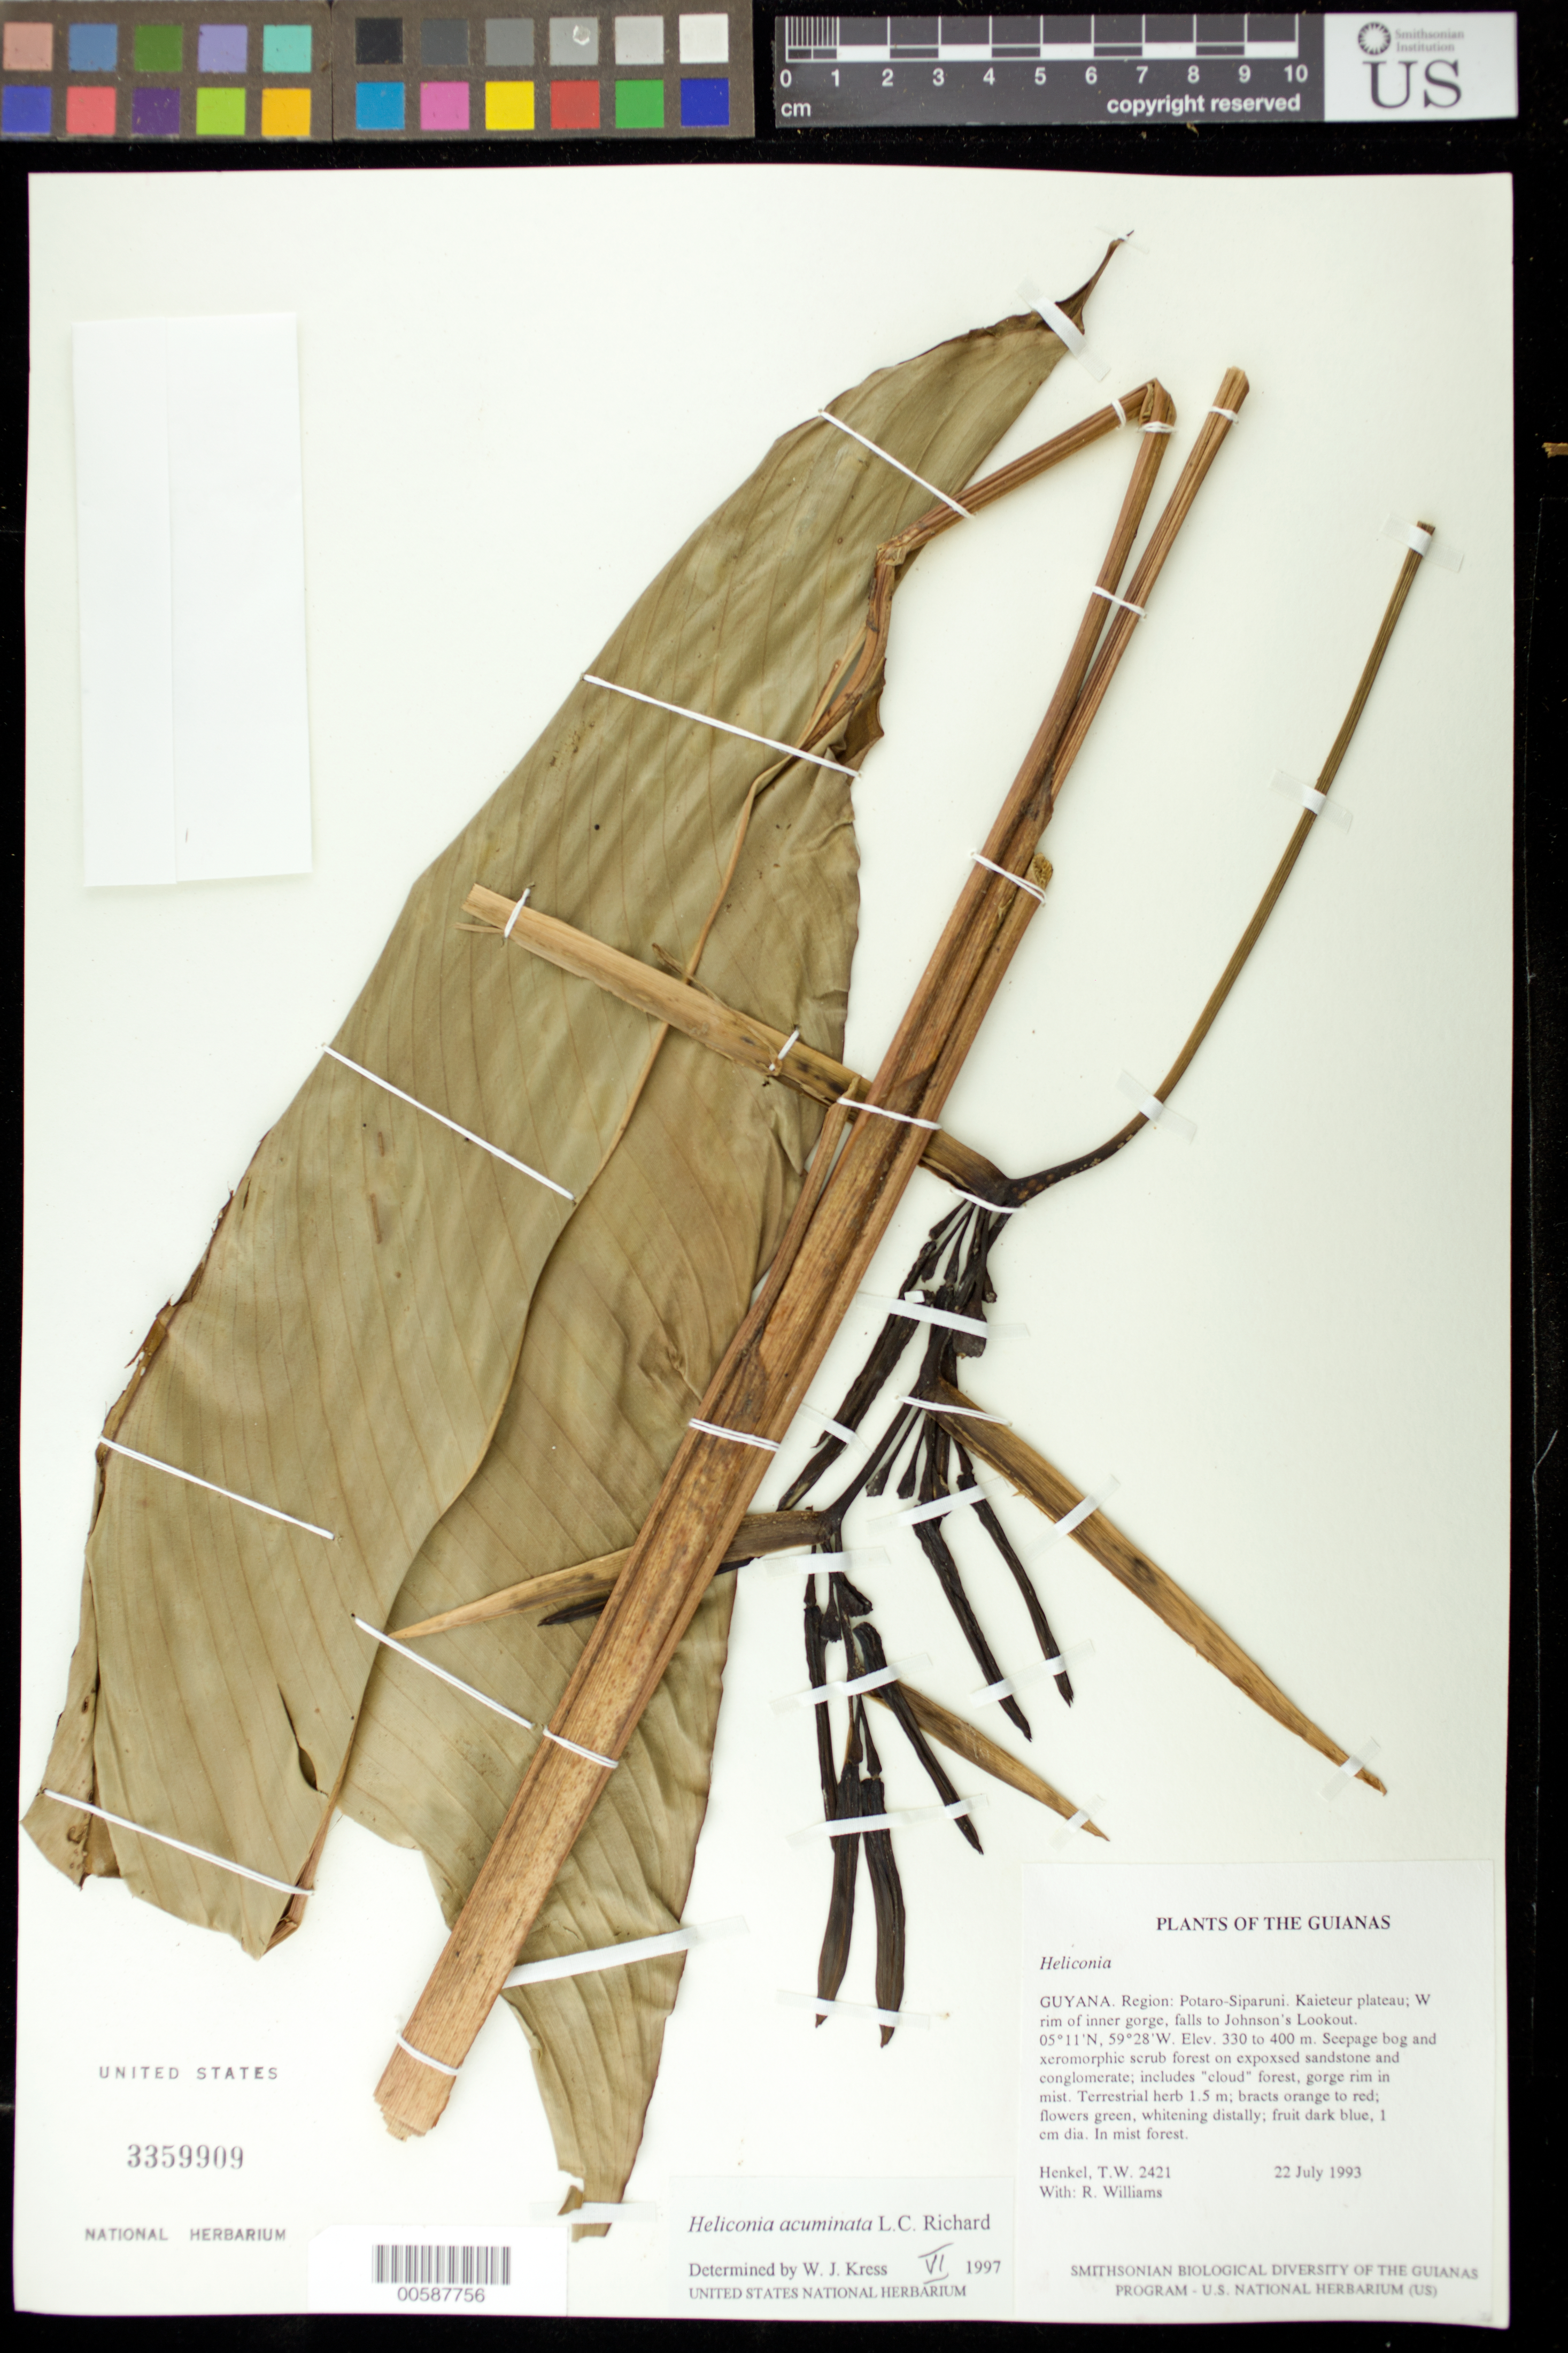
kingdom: Plantae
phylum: Tracheophyta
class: Liliopsida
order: Zingiberales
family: Heliconiaceae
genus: Heliconia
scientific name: Heliconia acuminata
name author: A. Rich.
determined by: Kress, W. J., (US), Smithsonian Institution - National Museum of Natural History (UNITED STATES)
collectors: T. Henkel & R. Williams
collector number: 2421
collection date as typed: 22 July 1993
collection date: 1993-07-22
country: Guyana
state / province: Potaro-Siparuni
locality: Kaieteur plateau; W rim of inner gorge, falls to Johnson's Lookout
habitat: Seepage bog and xeromorphic scrub forest on exposed sandstone and conglomerate; includes "cloud" forest, gorge rim in mist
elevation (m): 330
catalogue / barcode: US 3359909